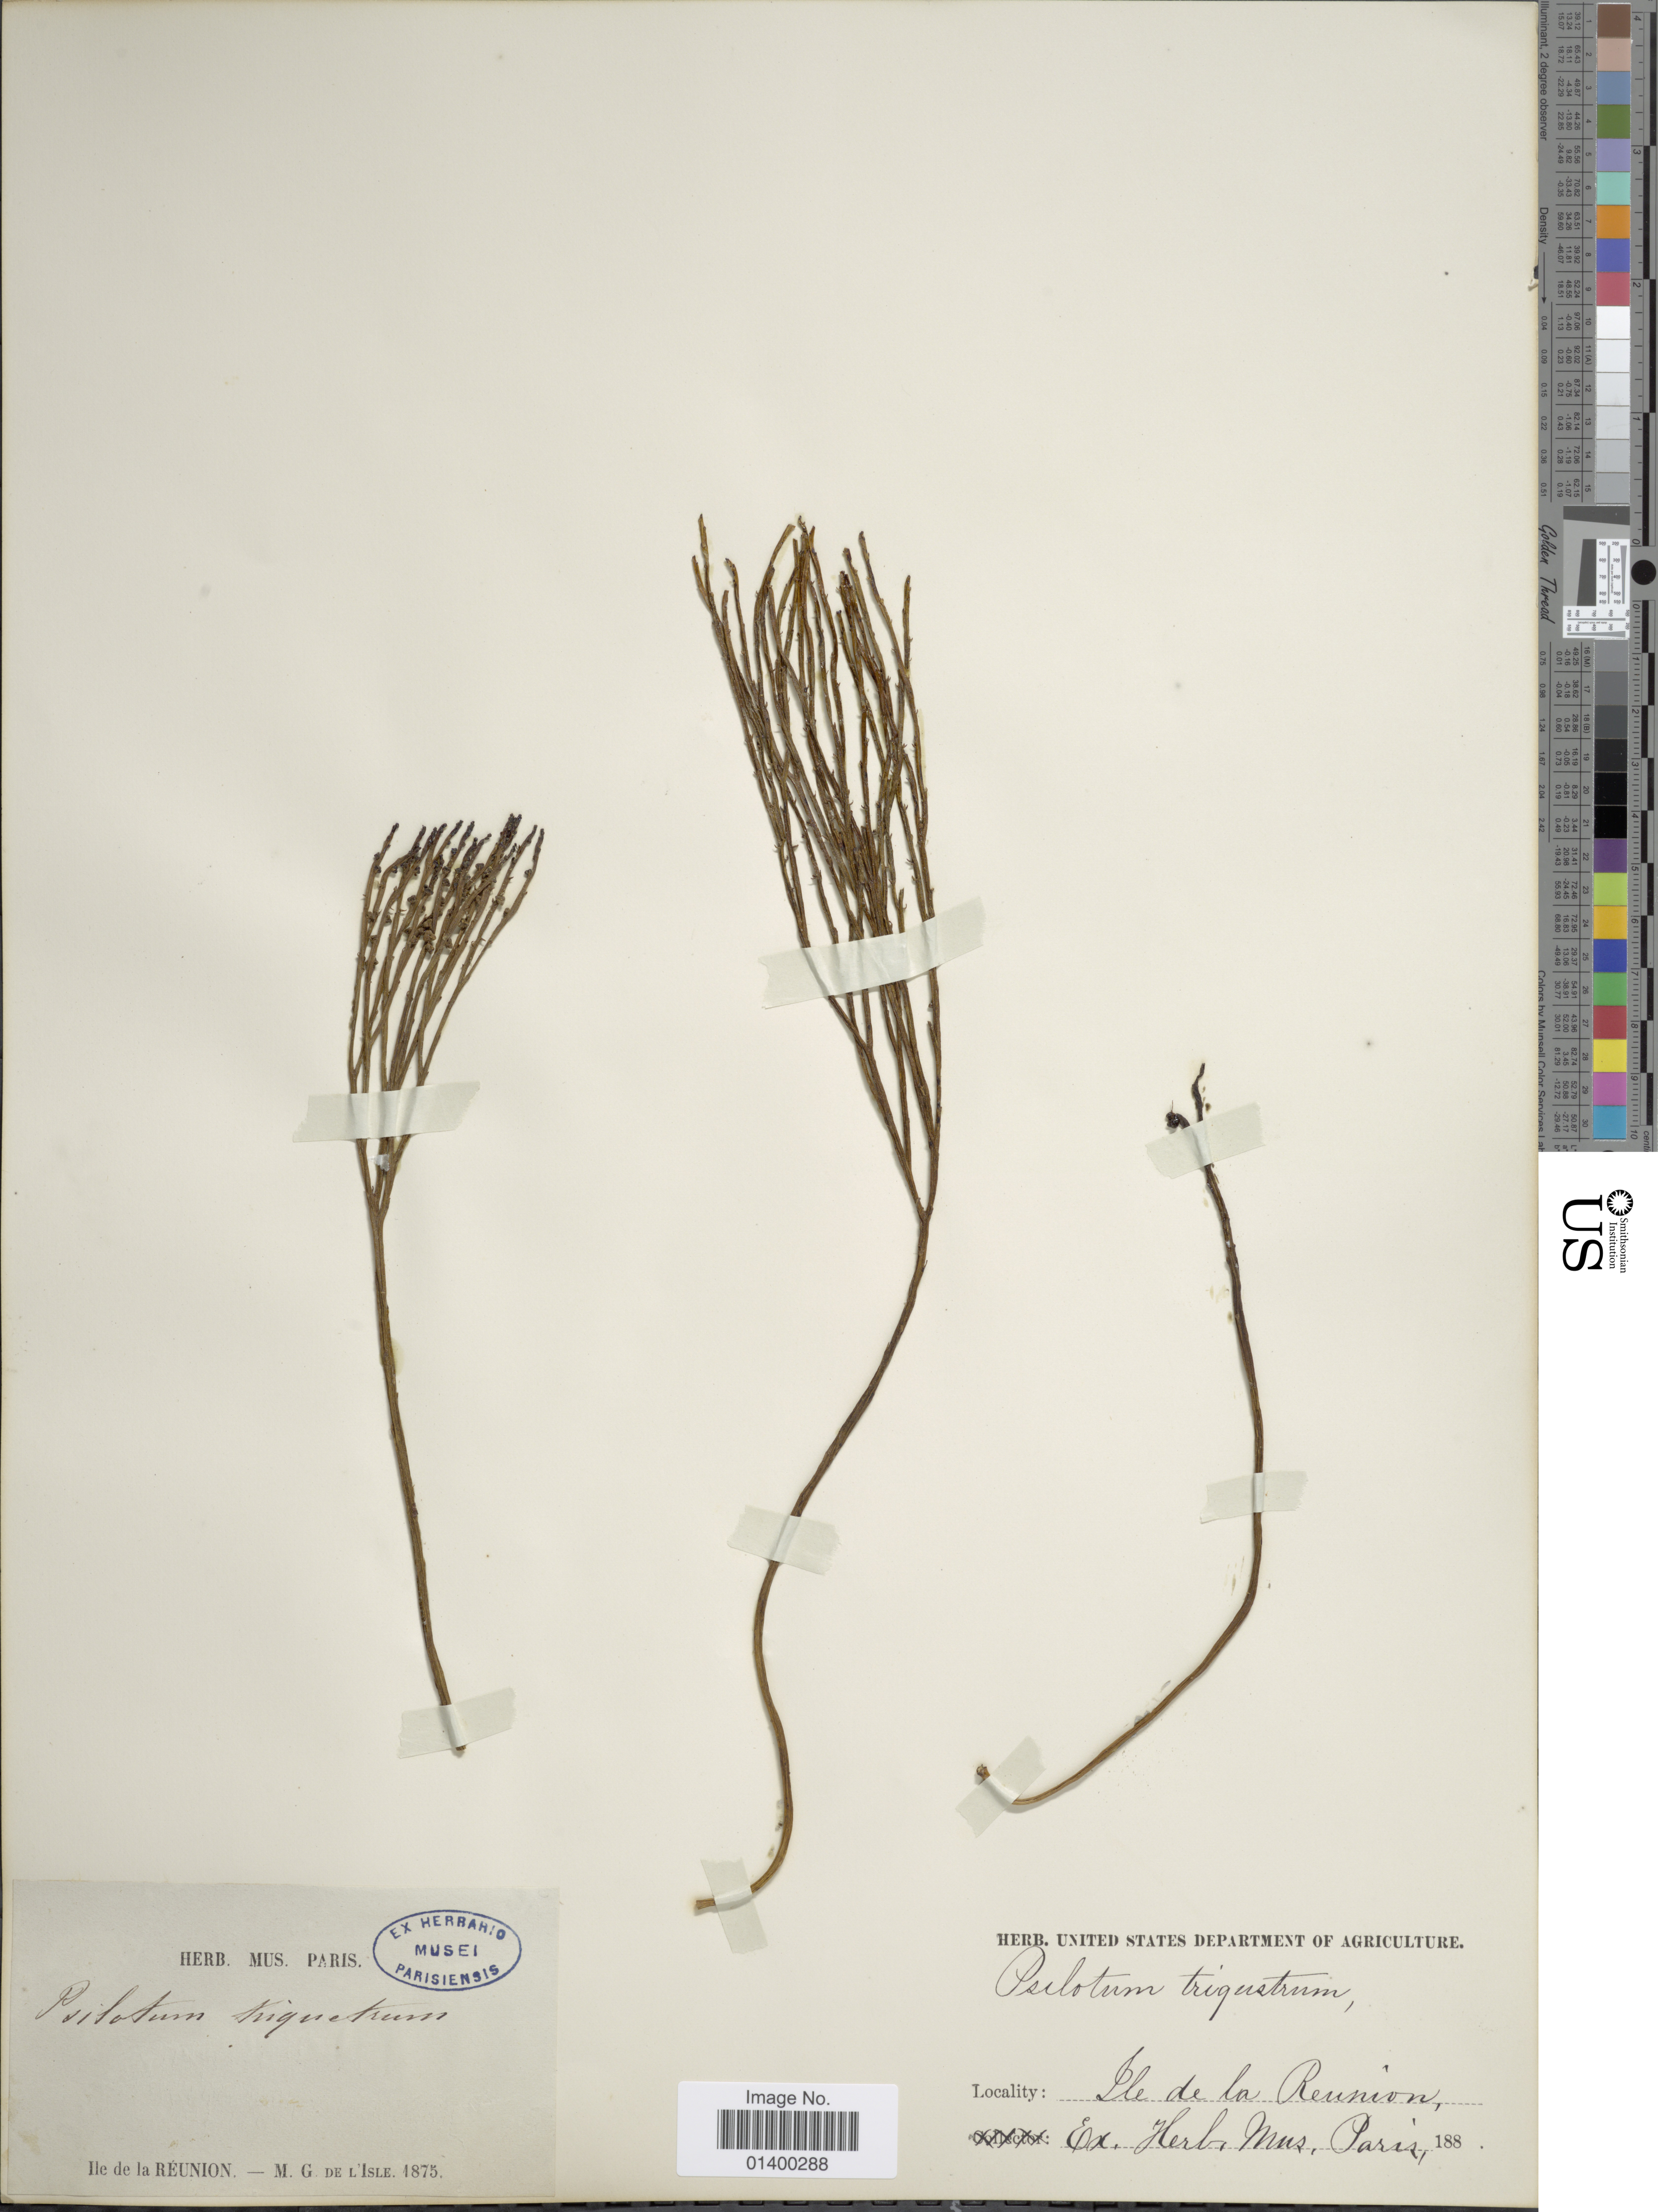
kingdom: Plantae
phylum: Tracheophyta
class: Polypodiopsida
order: Psilotales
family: Psilotaceae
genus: Psilotum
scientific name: Psilotum nudum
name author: (L.) P. Beauv.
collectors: M. L'Isle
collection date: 1875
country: Reunion